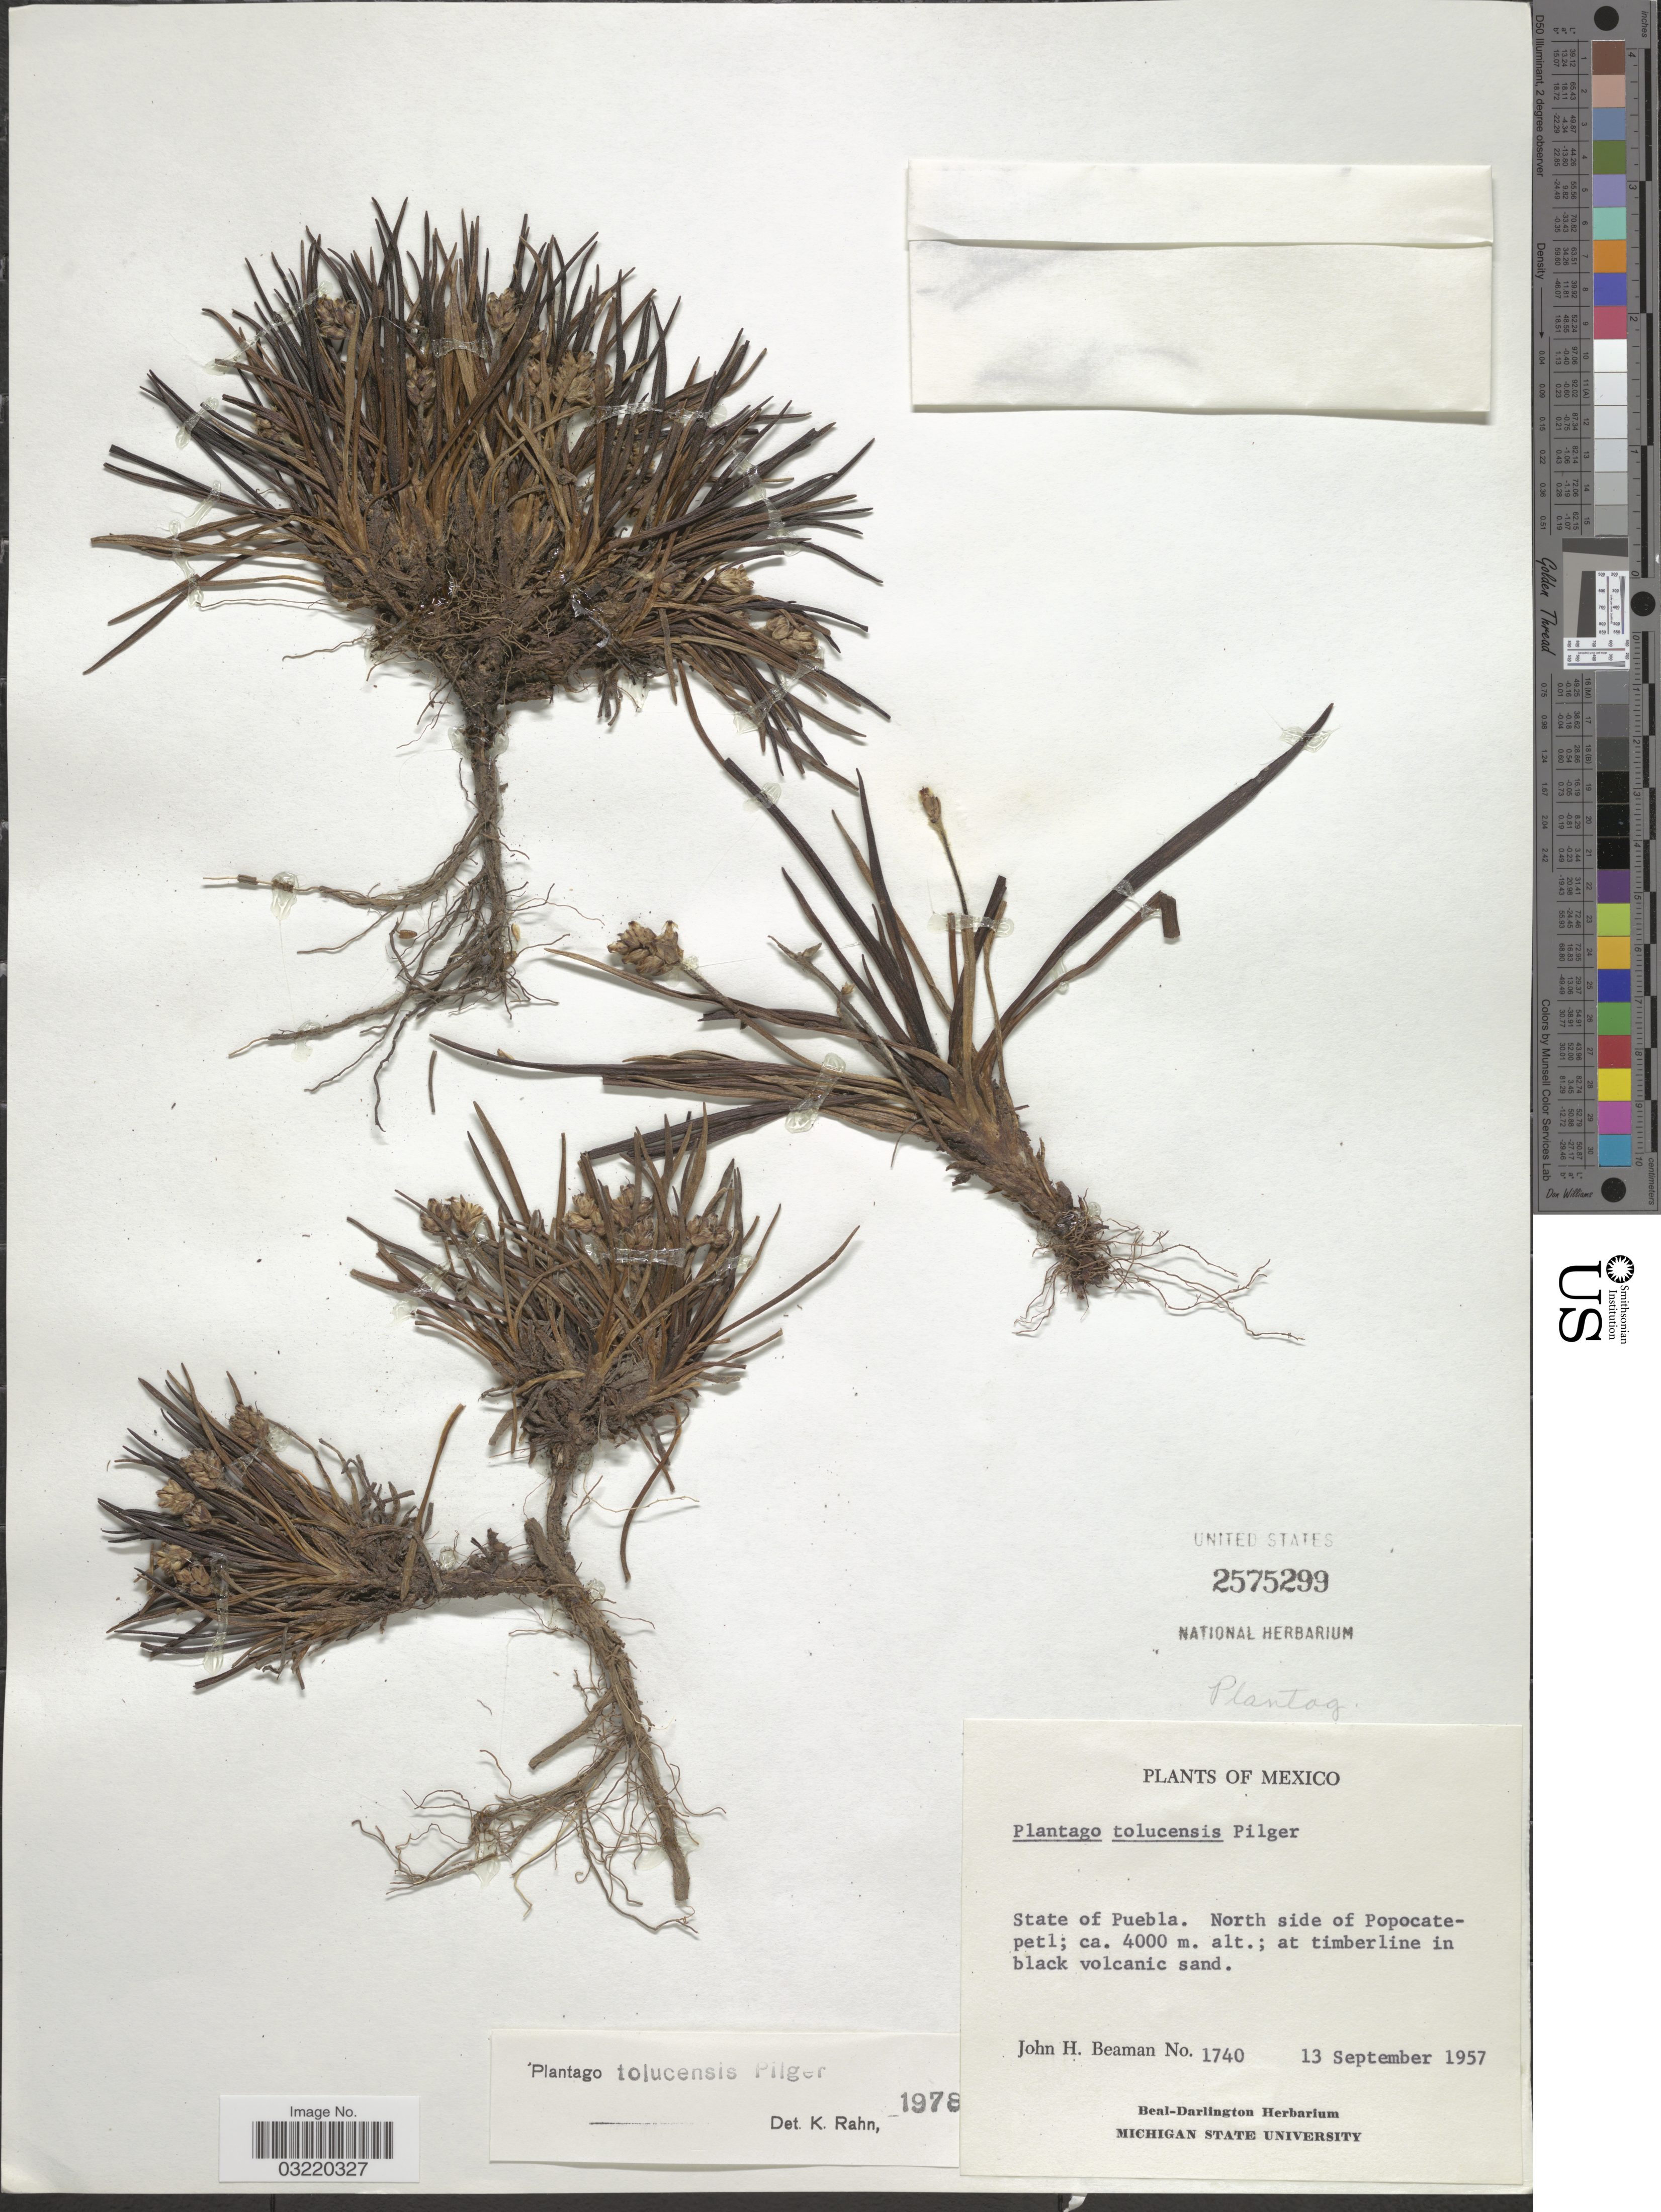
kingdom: Plantae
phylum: Tracheophyta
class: Magnoliopsida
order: Lamiales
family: Plantaginaceae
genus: Plantago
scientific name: Plantago tolucensis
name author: Pilg.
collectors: J. H. Beaman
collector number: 1740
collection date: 1957-09-13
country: Mexico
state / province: Puebla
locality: North side of Popocatepetl.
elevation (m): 4000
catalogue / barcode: US 2575299